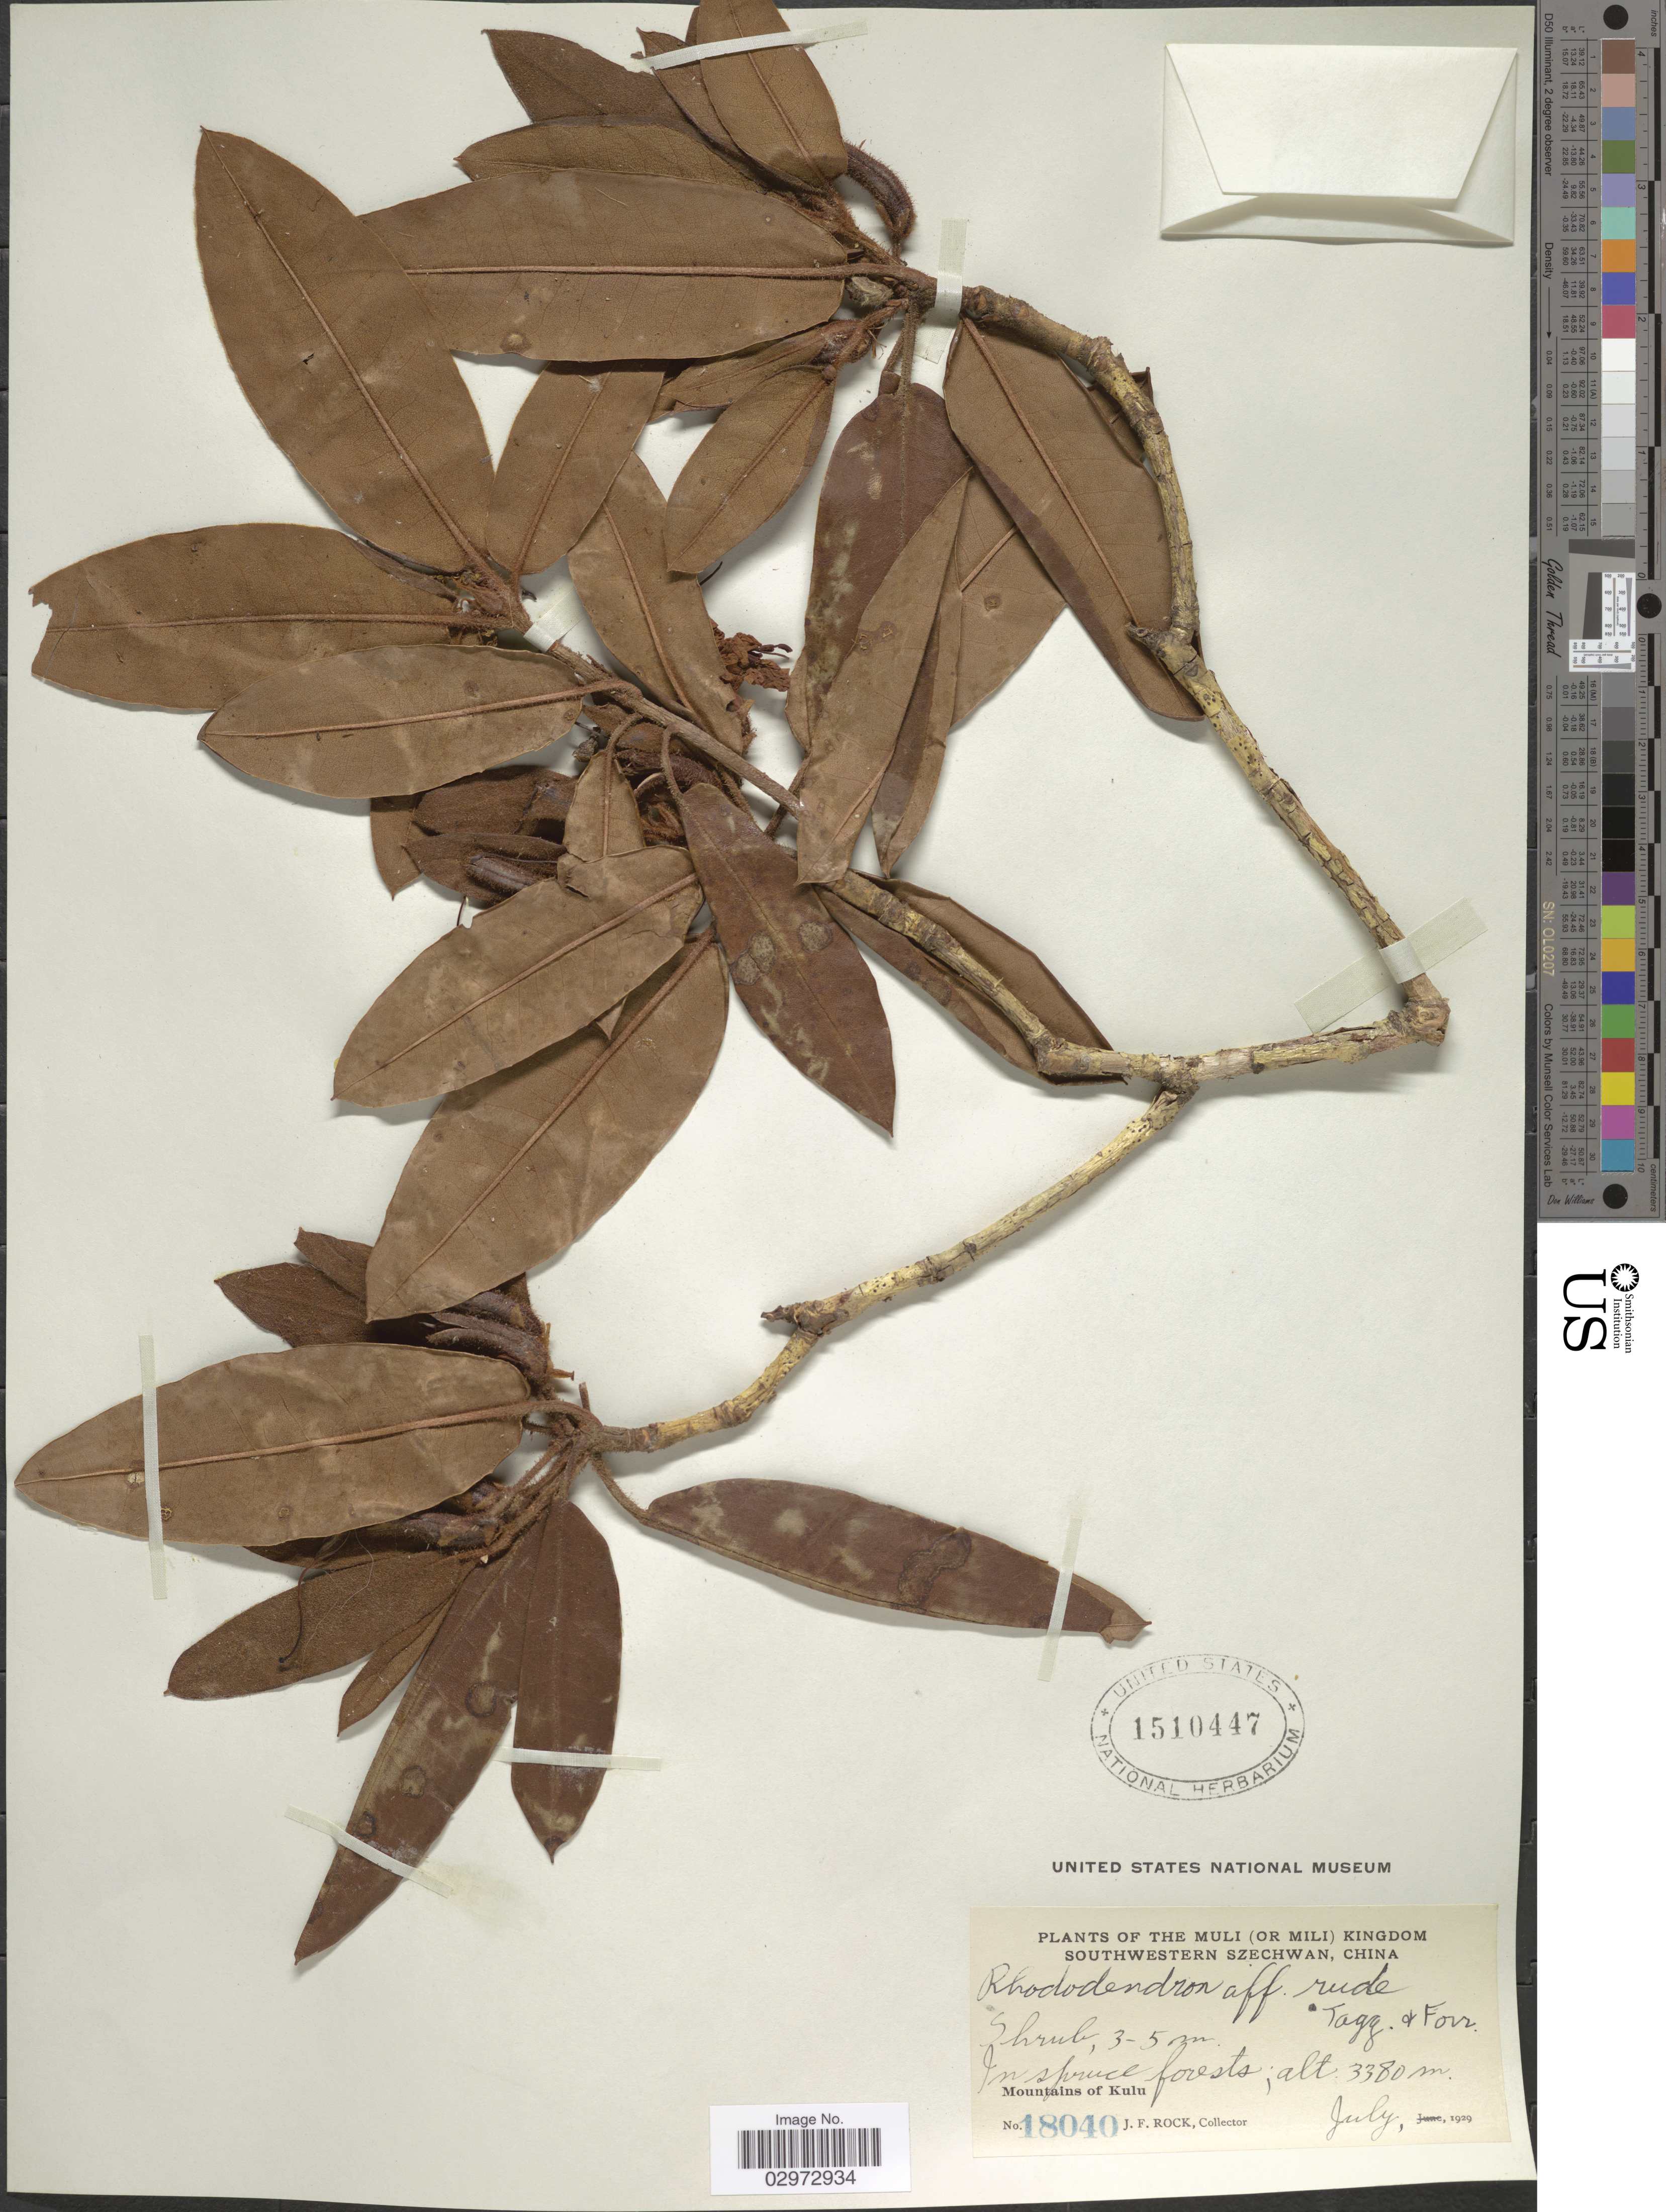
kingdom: Plantae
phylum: Tracheophyta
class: Magnoliopsida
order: Ericales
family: Ericaceae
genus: Rhododendron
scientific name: Rhododendron rude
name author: Tagg & Forrest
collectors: J. Rock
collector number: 1510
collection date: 1929-07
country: China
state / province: Sichuan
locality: Muli (or Mili) Kingdom, Southwestern Szechwan, Mountains of Kulu.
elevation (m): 3380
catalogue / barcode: US 1510447